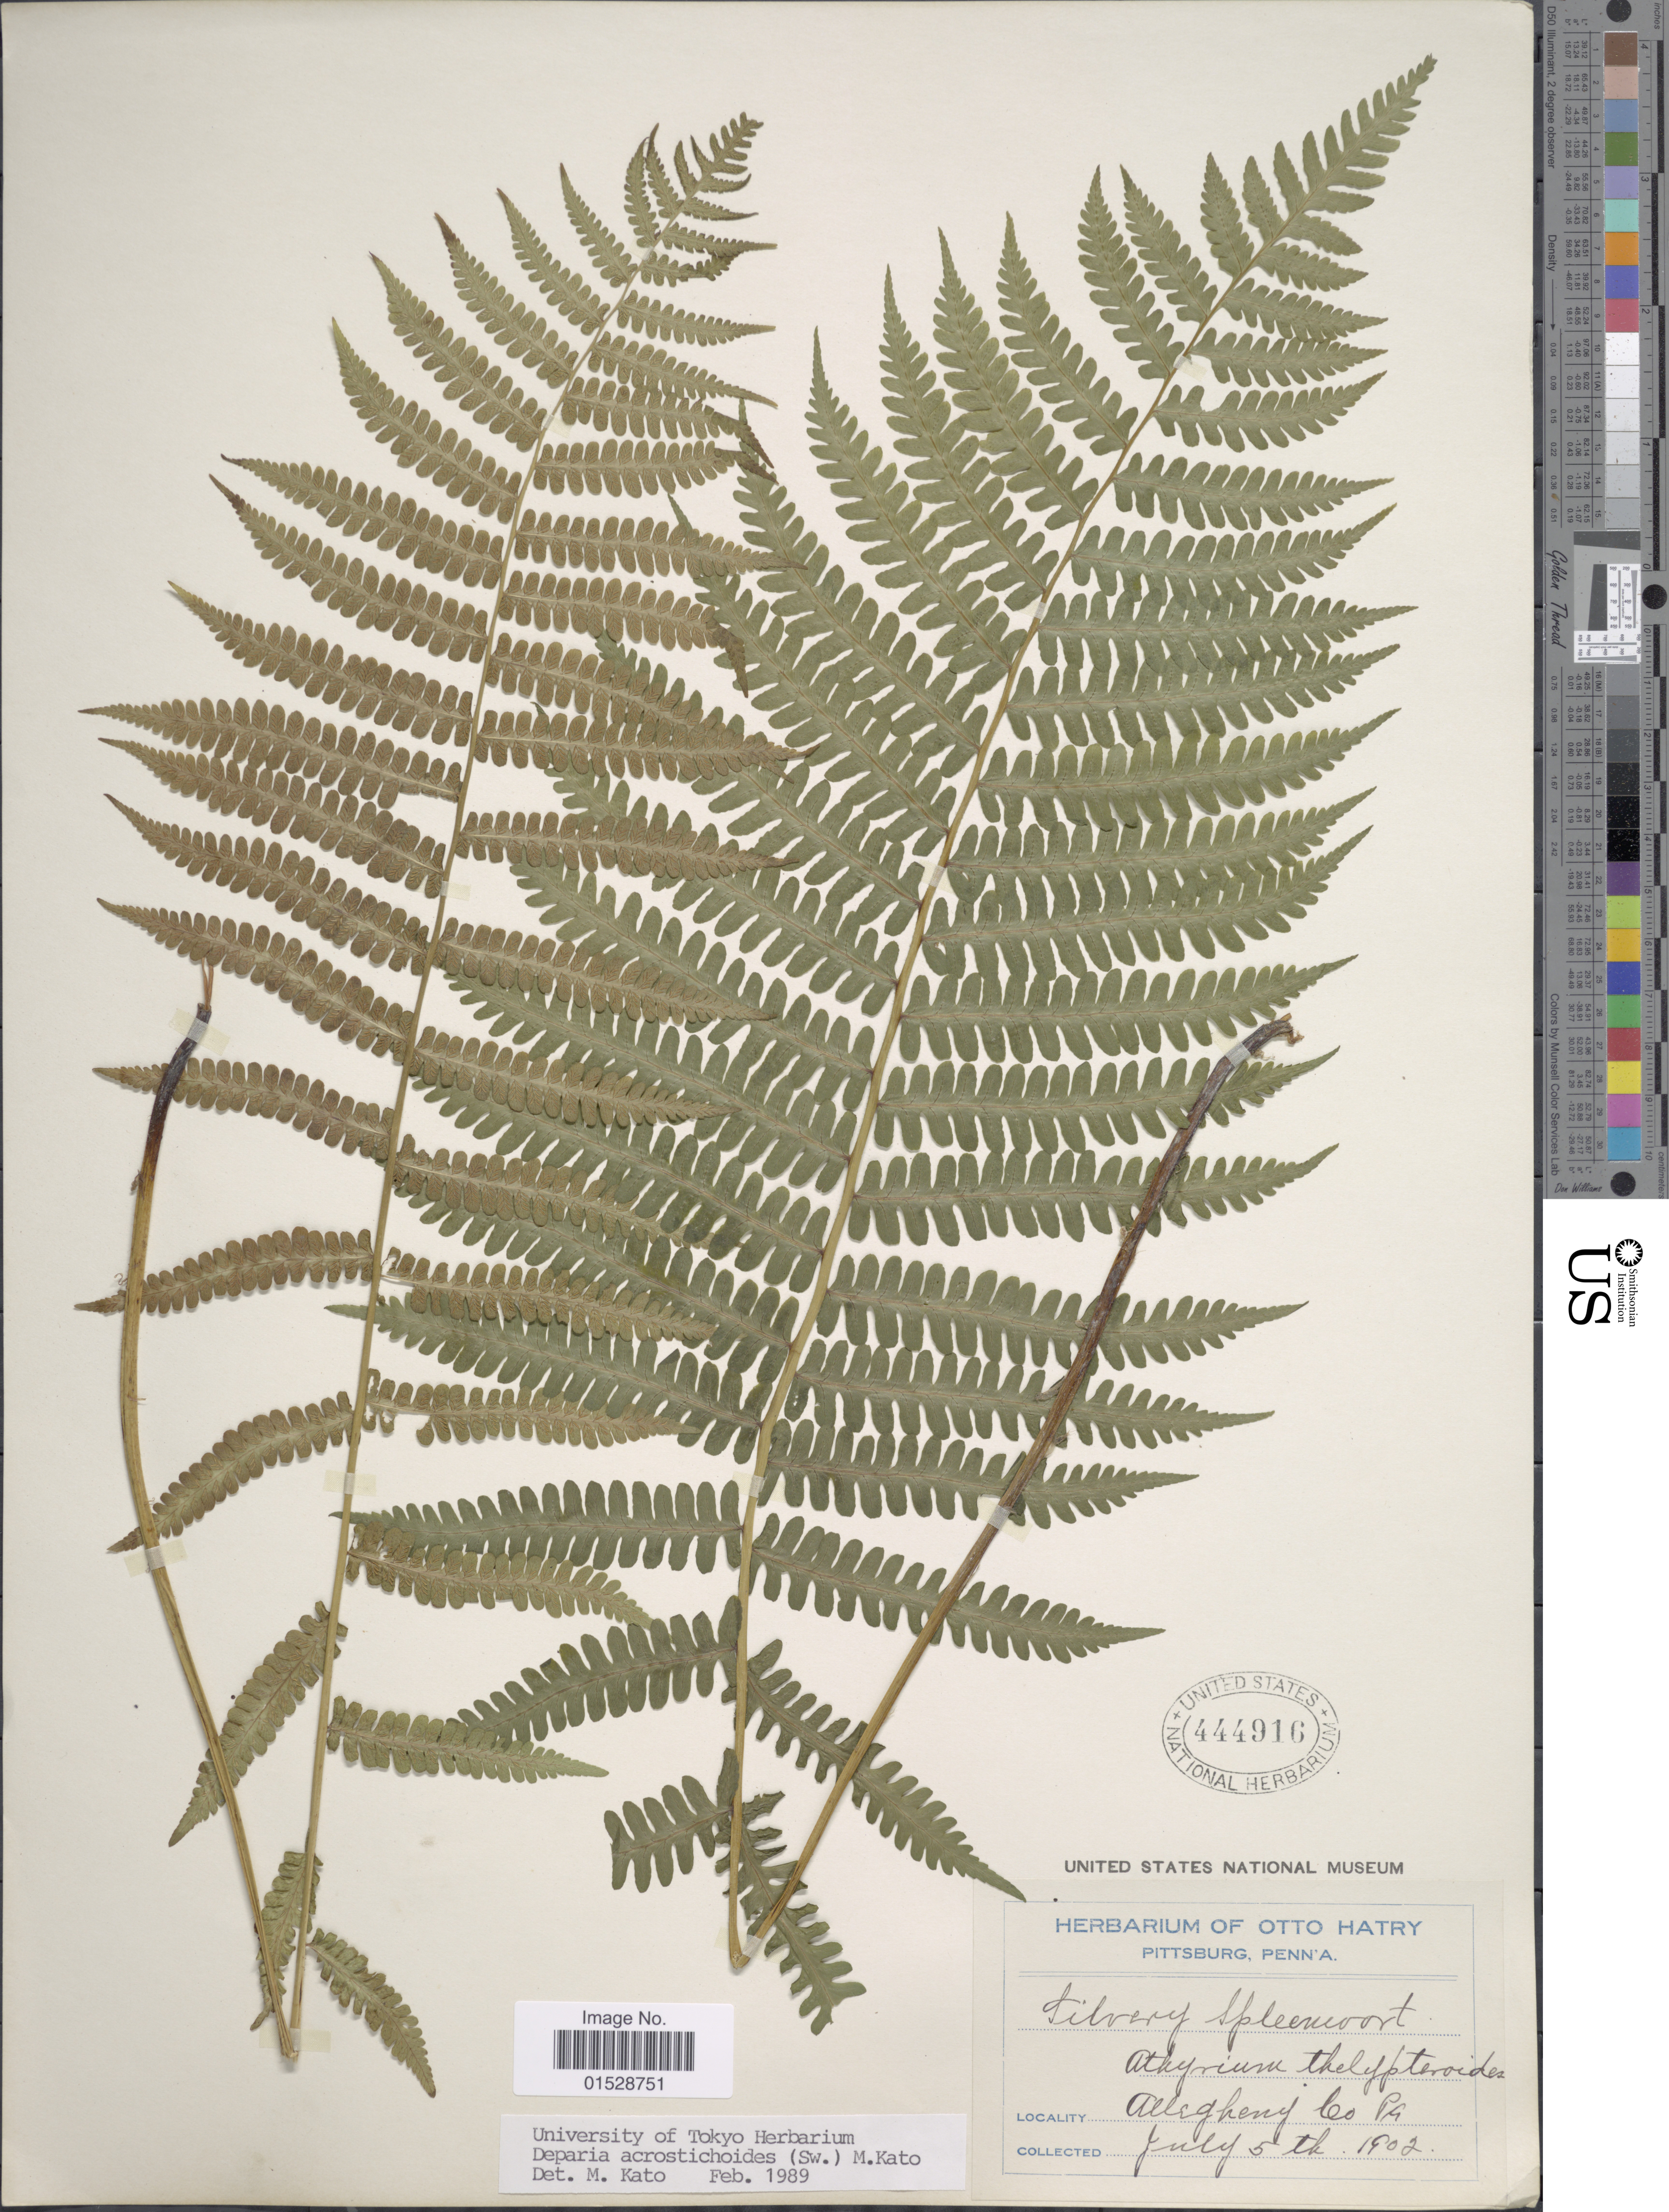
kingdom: Plantae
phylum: Tracheophyta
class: Polypodiopsida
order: Polypodiales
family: Athyriaceae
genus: Deparia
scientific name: Deparia acrostichoides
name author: (Sw.) M. Kato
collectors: ex herb. Otto Hatry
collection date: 1902-07-05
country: United States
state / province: Pennsylvania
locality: Allegheny Co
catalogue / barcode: US 444916